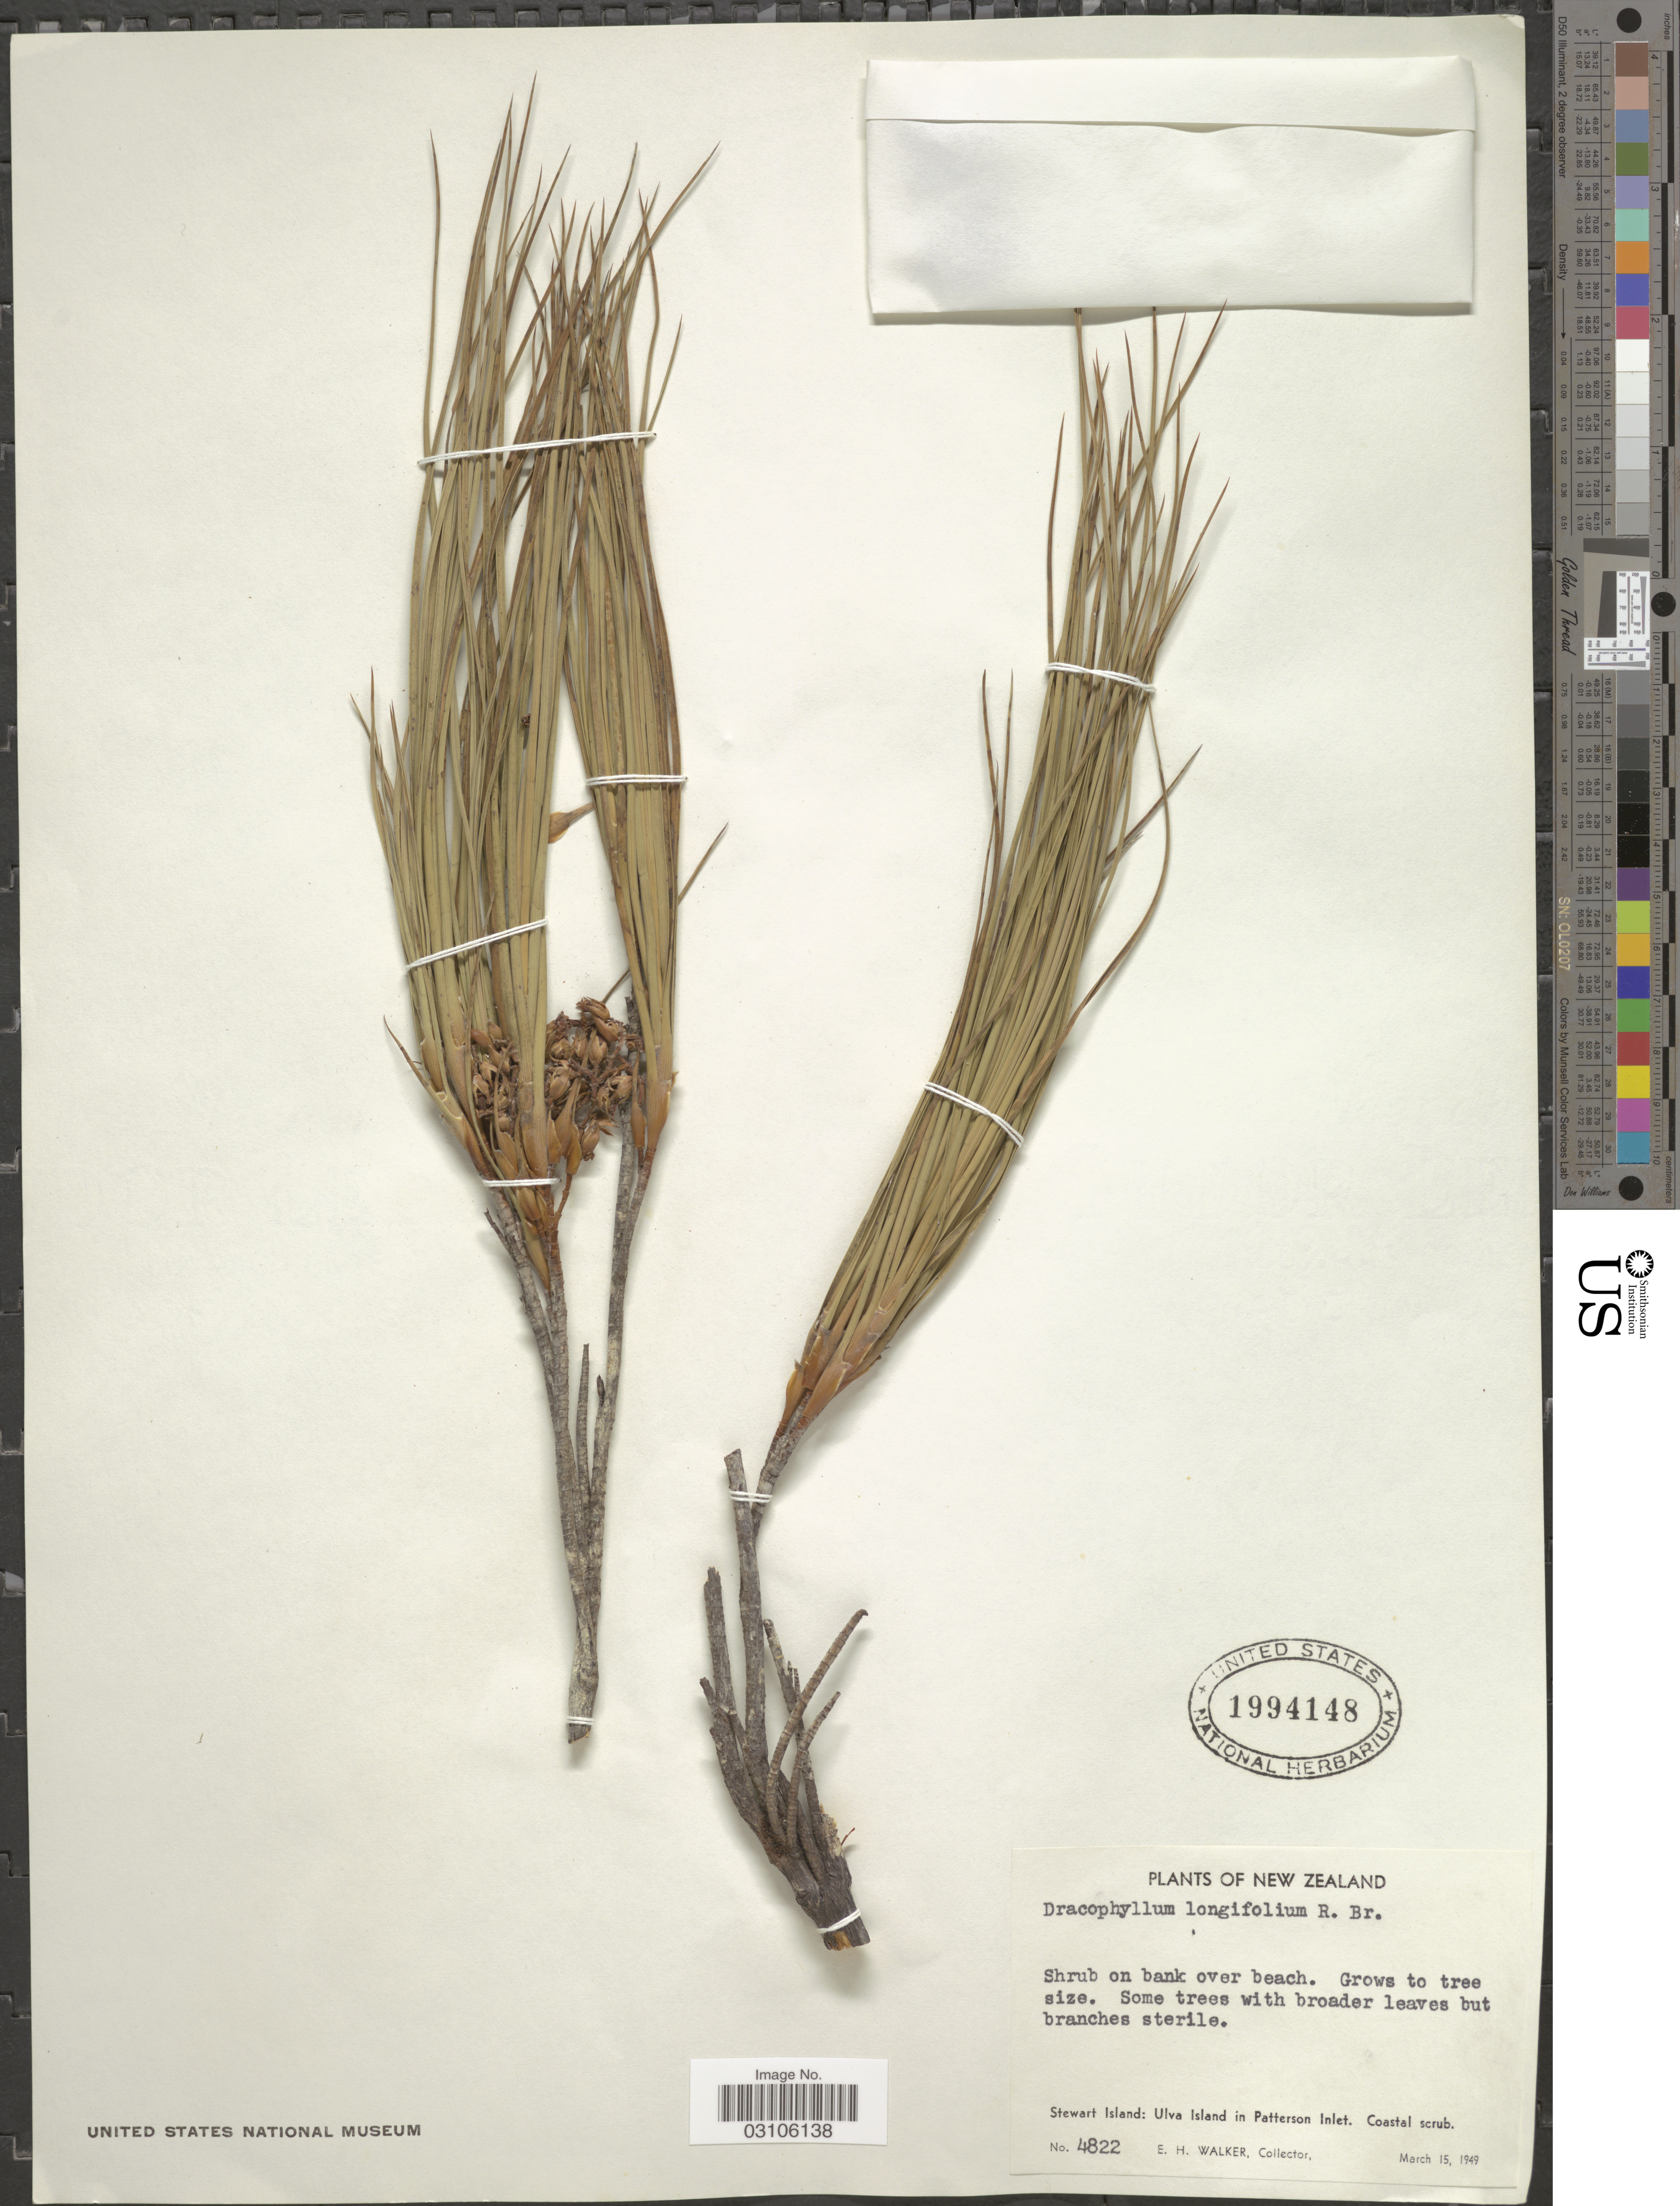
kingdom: Plantae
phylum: Tracheophyta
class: Magnoliopsida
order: Ericales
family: Ericaceae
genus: Dracophyllum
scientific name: Dracophyllum longifolium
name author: (J.R. Forst. & G. Forst.) R. Br. ex Roem. & Schult.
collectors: E. H. Walker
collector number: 4822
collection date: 1949-03-15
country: New Zealand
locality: Stewart Island: Ulva Island in Patterson Inlet.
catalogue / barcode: US 1994148